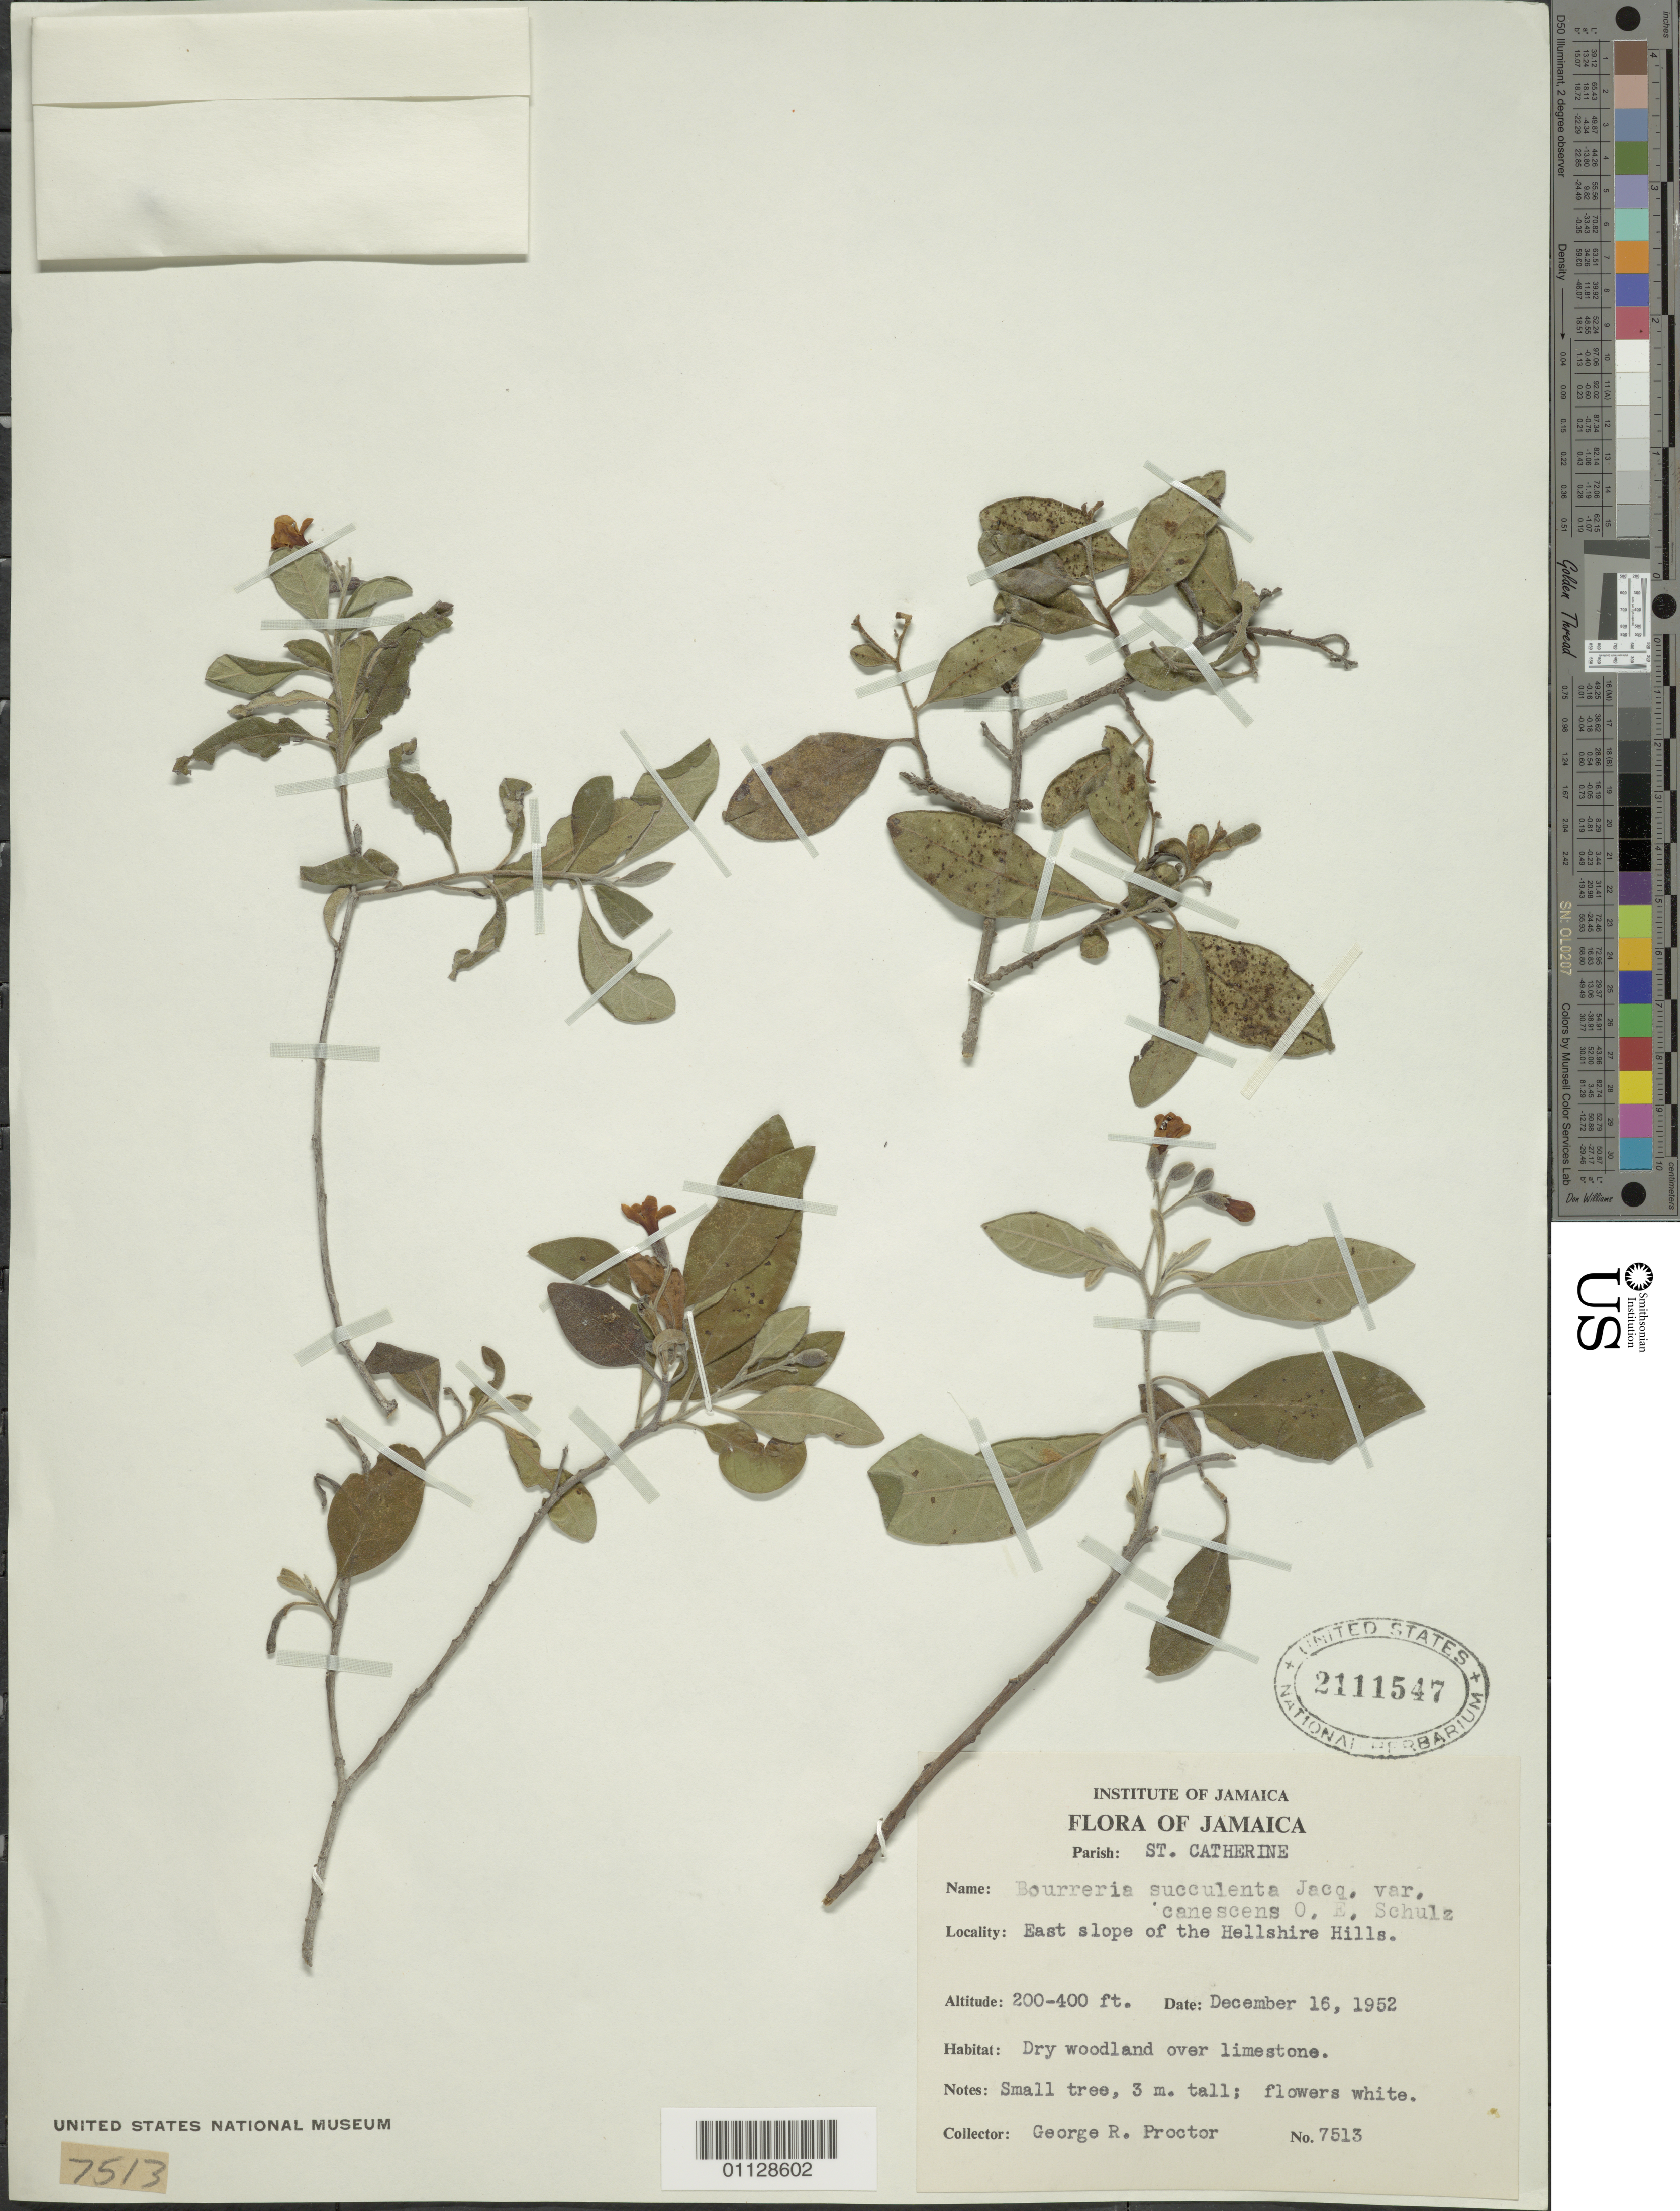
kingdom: Plantae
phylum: Tracheophyta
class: Magnoliopsida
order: Boraginales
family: Ehretiaceae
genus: Bourreria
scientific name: Bourreria succulenta var. canescens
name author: O.E. Schulz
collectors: G. R. Proctor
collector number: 7513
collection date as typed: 16 Dec 1952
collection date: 1952-12-16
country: Jamaica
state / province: Saint Catherine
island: Jamaica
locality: E slope of the Hellshire Hills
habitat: dry woodland over limestone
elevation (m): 61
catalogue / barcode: US 2111547